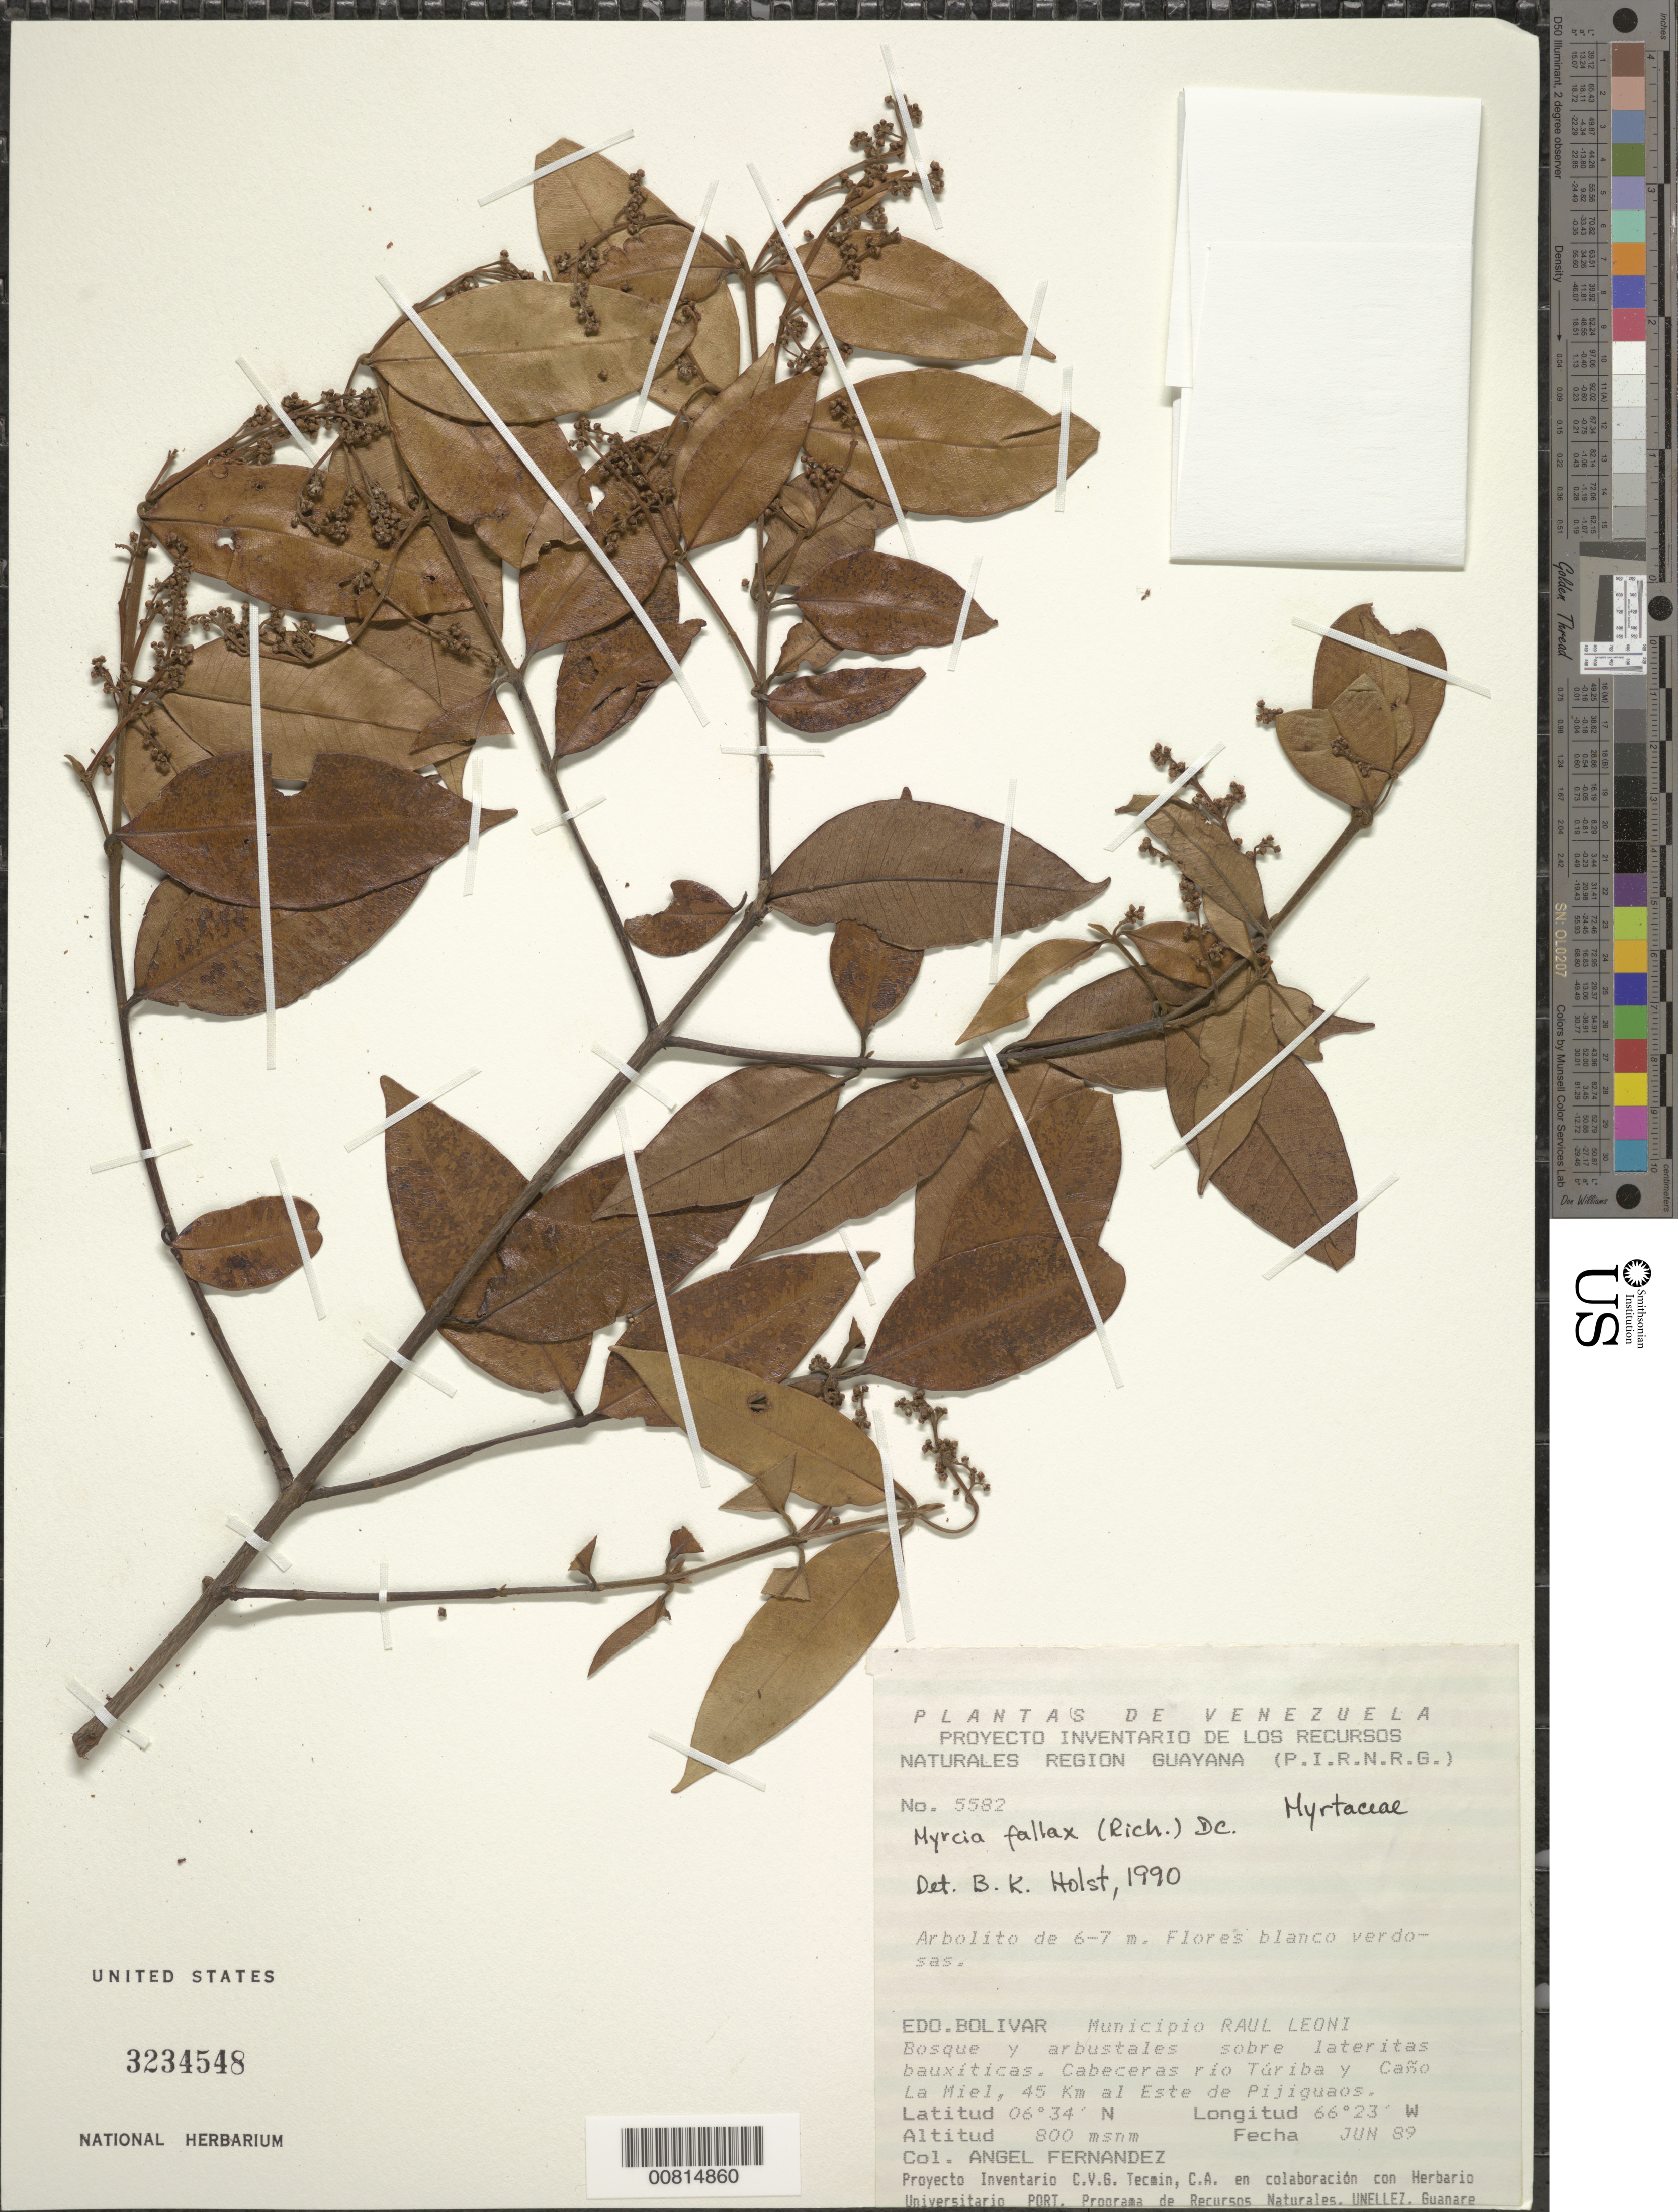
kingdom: Plantae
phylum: Tracheophyta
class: Magnoliopsida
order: Myrtales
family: Myrtaceae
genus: Myrcia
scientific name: Myrcia fallax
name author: (Rich.) DC.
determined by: Holst, Bruce K.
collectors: A. Fernández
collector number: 5582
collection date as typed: Jun-89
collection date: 1989-06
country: Venezuela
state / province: Bolívar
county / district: Angostura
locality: Mun. Raúl Leoni [=Angostura], Cabeceras Río Túriba y Caño La Miel, 45 km al Este de Pijiguaos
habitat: Bosque y arbustales sobre lateritas bauxíticas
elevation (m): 800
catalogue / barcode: US 3234548